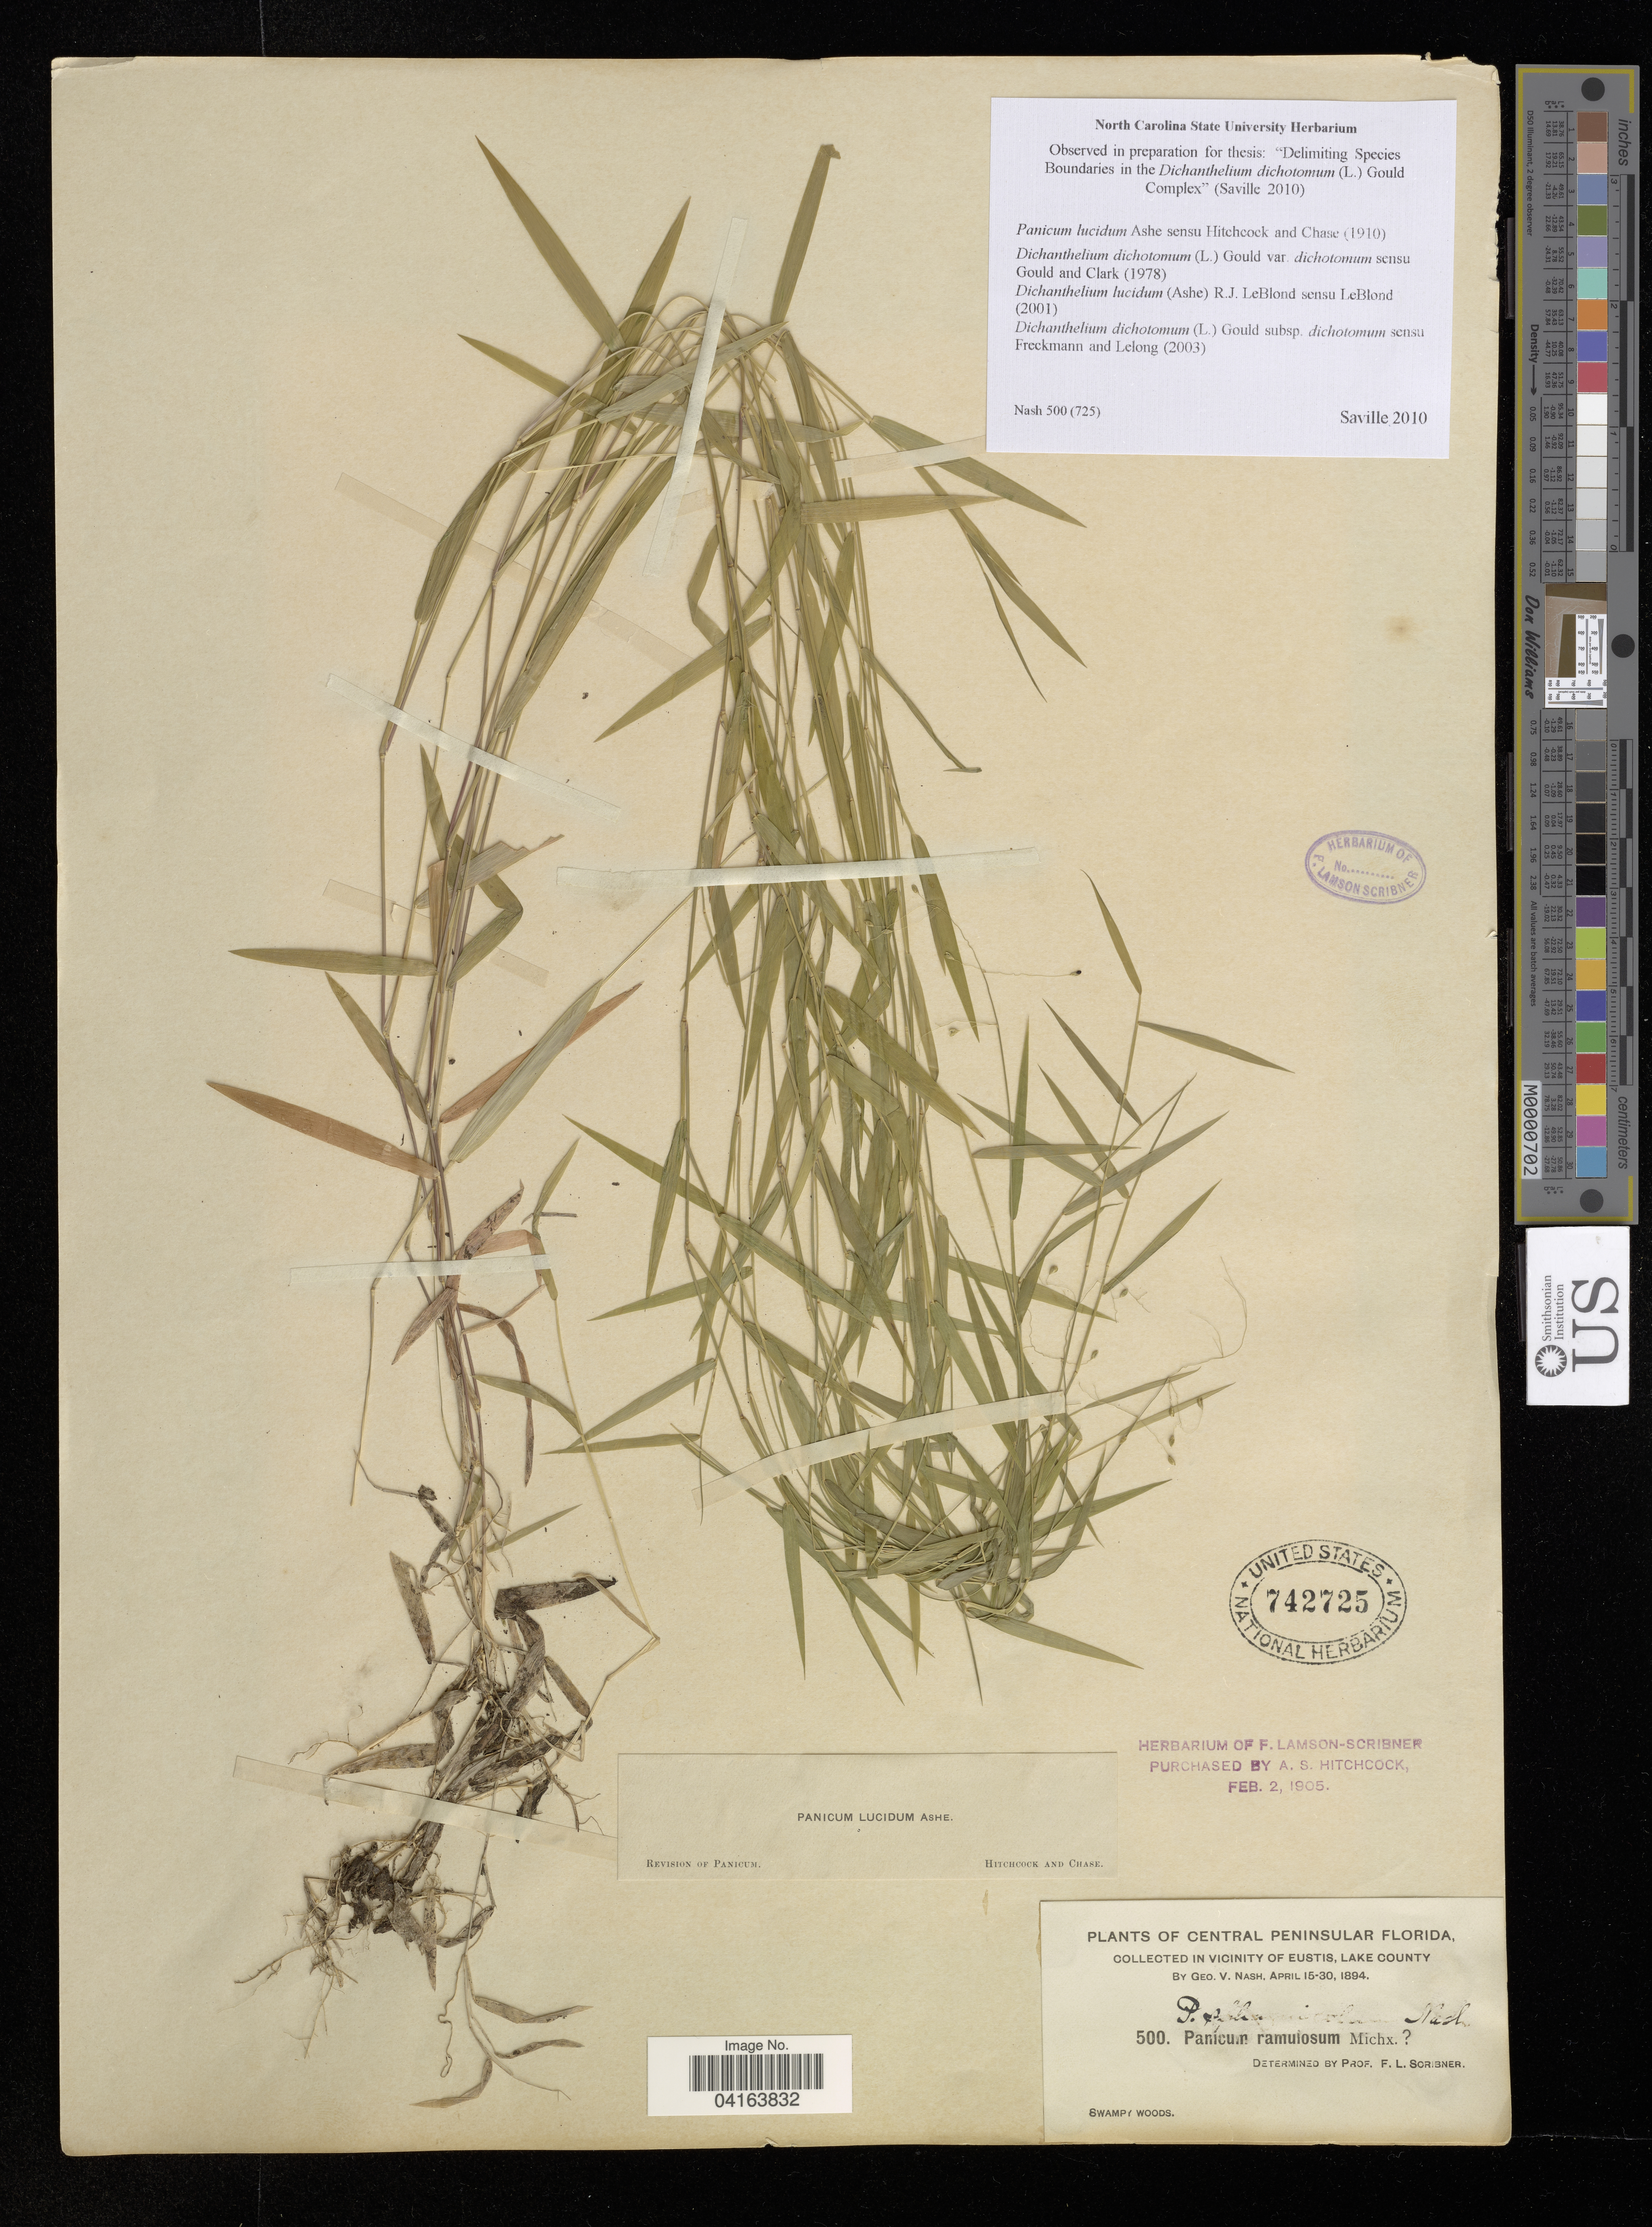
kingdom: Plantae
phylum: Tracheophyta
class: Liliopsida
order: Poales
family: Poaceae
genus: Dichanthelium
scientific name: Dichanthelium dichotomum subsp. dichotomum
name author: (L.) Gould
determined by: Saville, A. C., (NCSC), North Carolina State University (UNITED STATES)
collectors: G. V. Nash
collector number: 500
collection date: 1894-04-15/1894-04-30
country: United States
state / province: Florida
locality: Central Peninsular Florida. Vicinity of Eustis, Lake County.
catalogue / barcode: US 742725